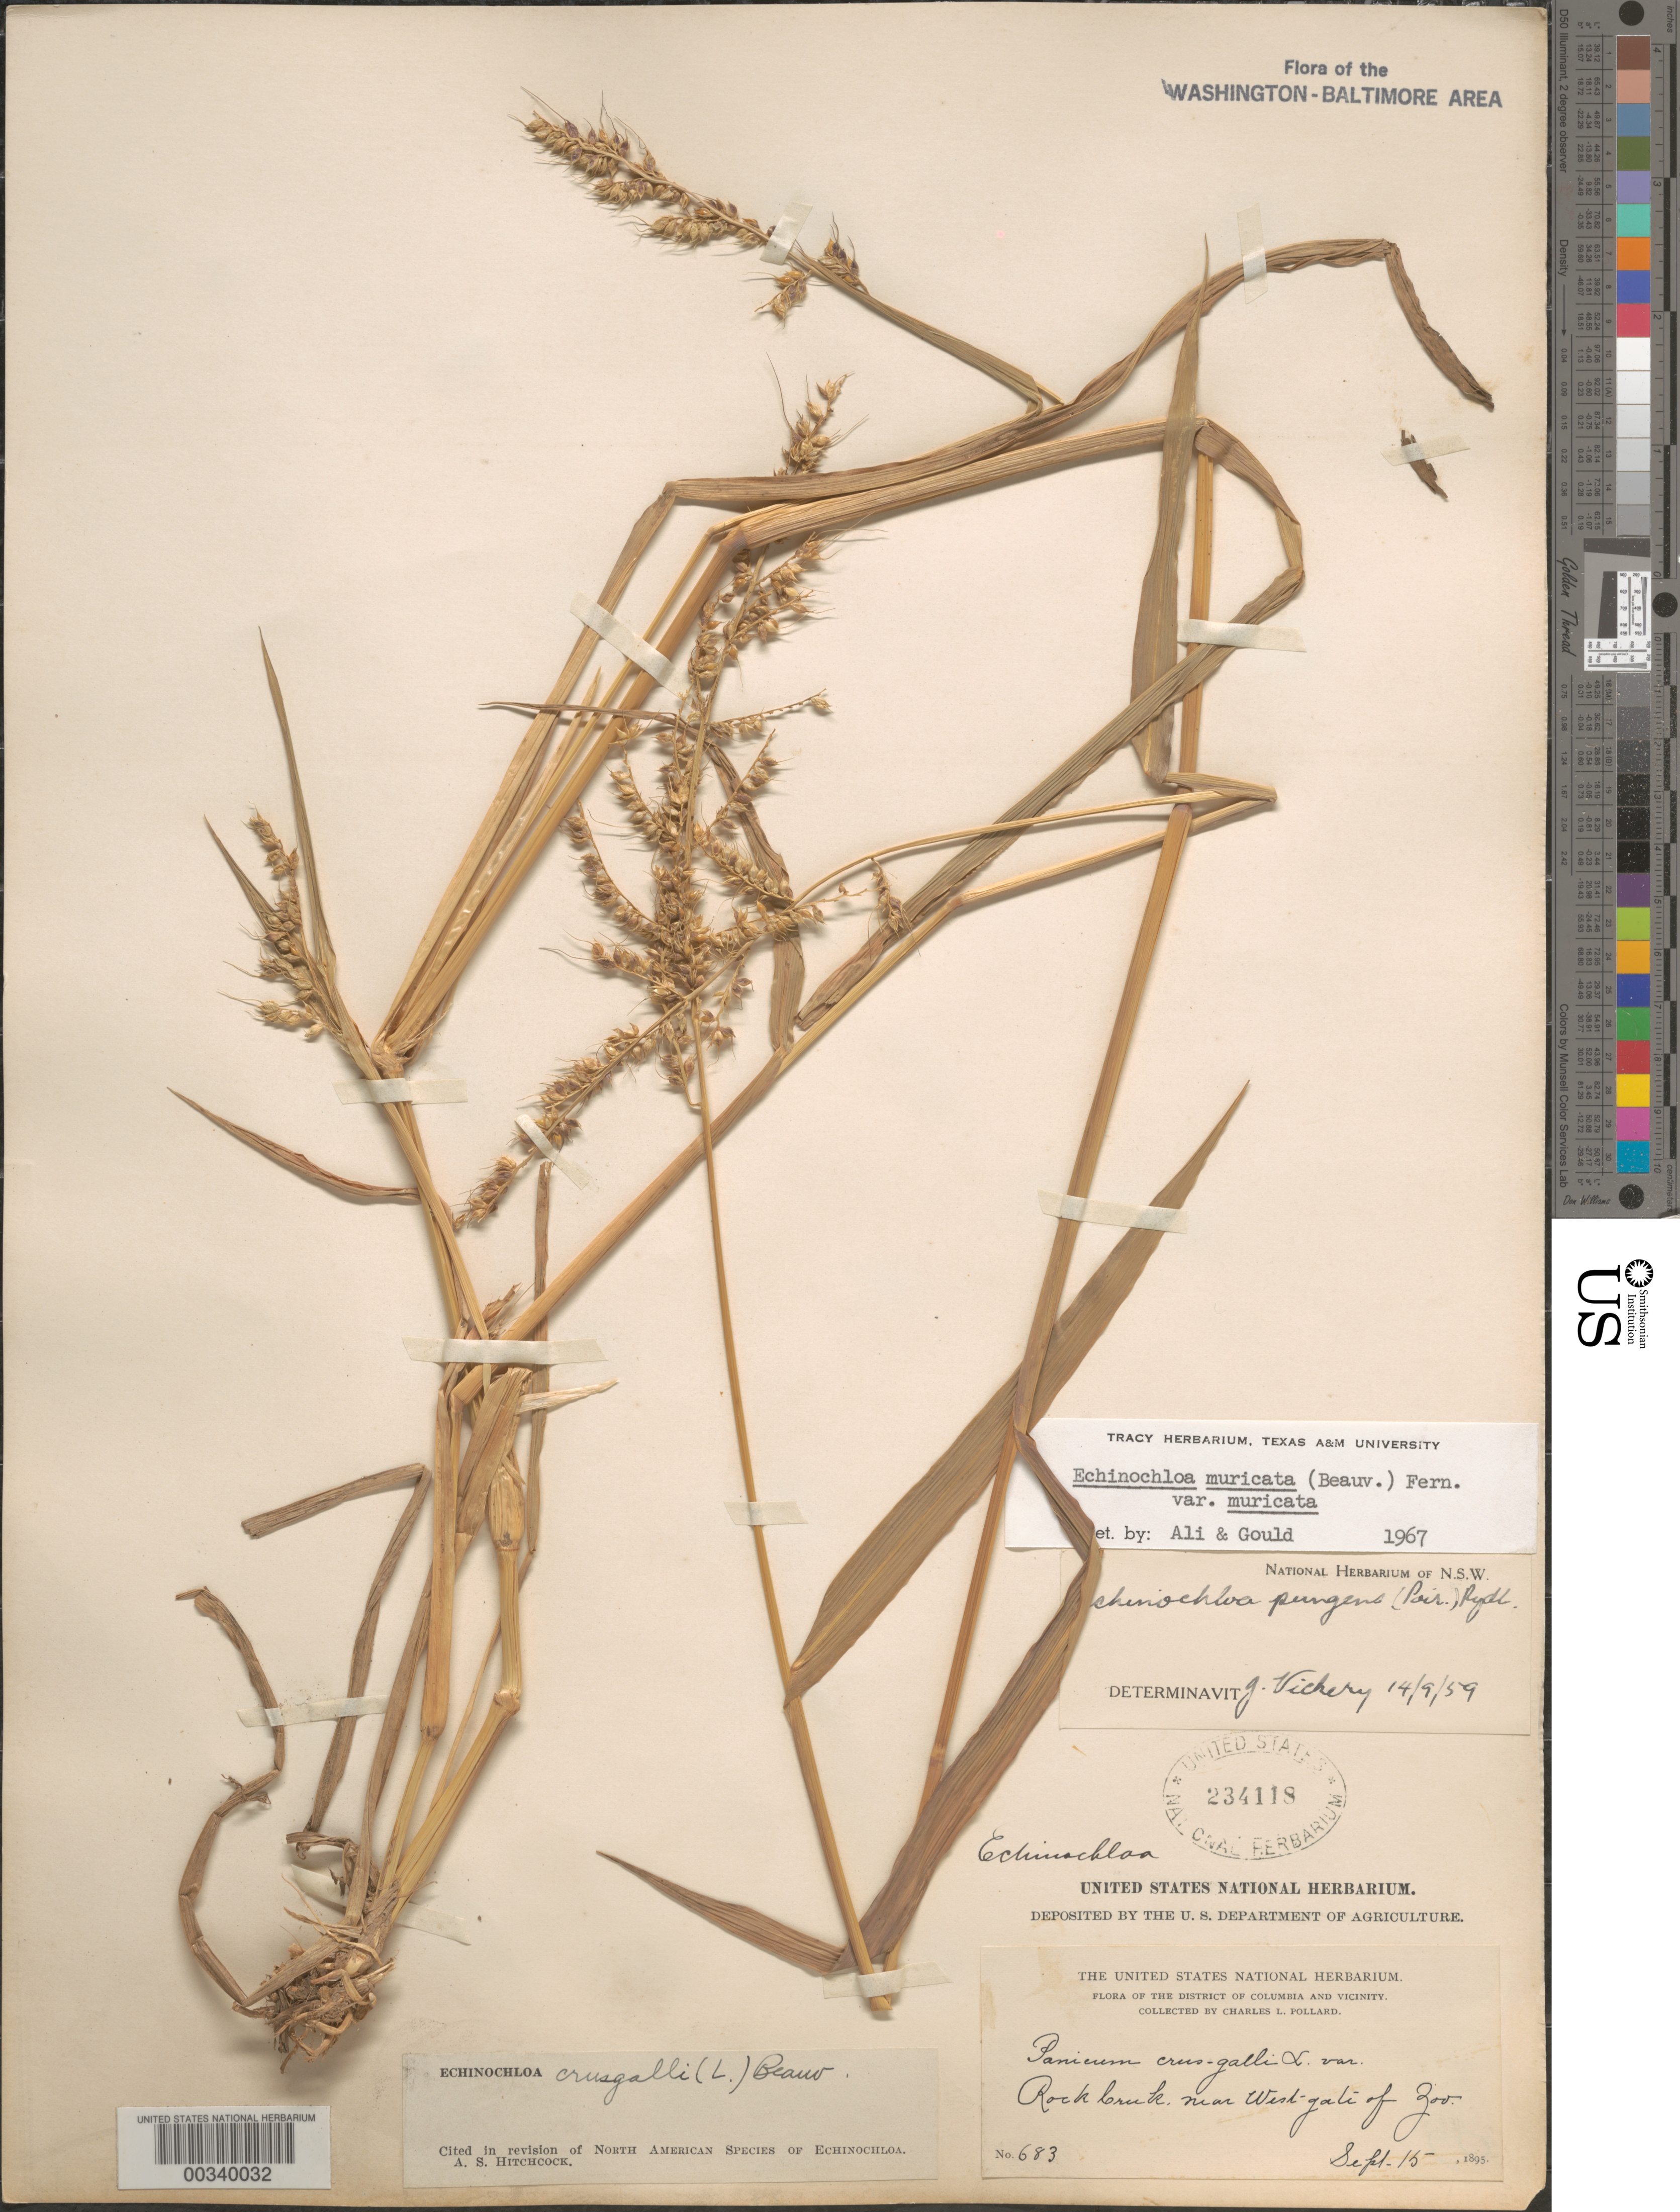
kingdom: Plantae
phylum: Tracheophyta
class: Liliopsida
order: Poales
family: Poaceae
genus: Echinochloa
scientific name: Echinochloa muricata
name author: (P. Beauv.) Fernald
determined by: Ali, M. A.; Gould, F. W.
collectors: C. L. Pollard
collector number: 683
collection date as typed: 15 Sep 1895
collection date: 1895-09-15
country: United States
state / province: District of Columbia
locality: Rock Creek near west gate of Zoo Rock Creek Park and Vicinity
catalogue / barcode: US 234118